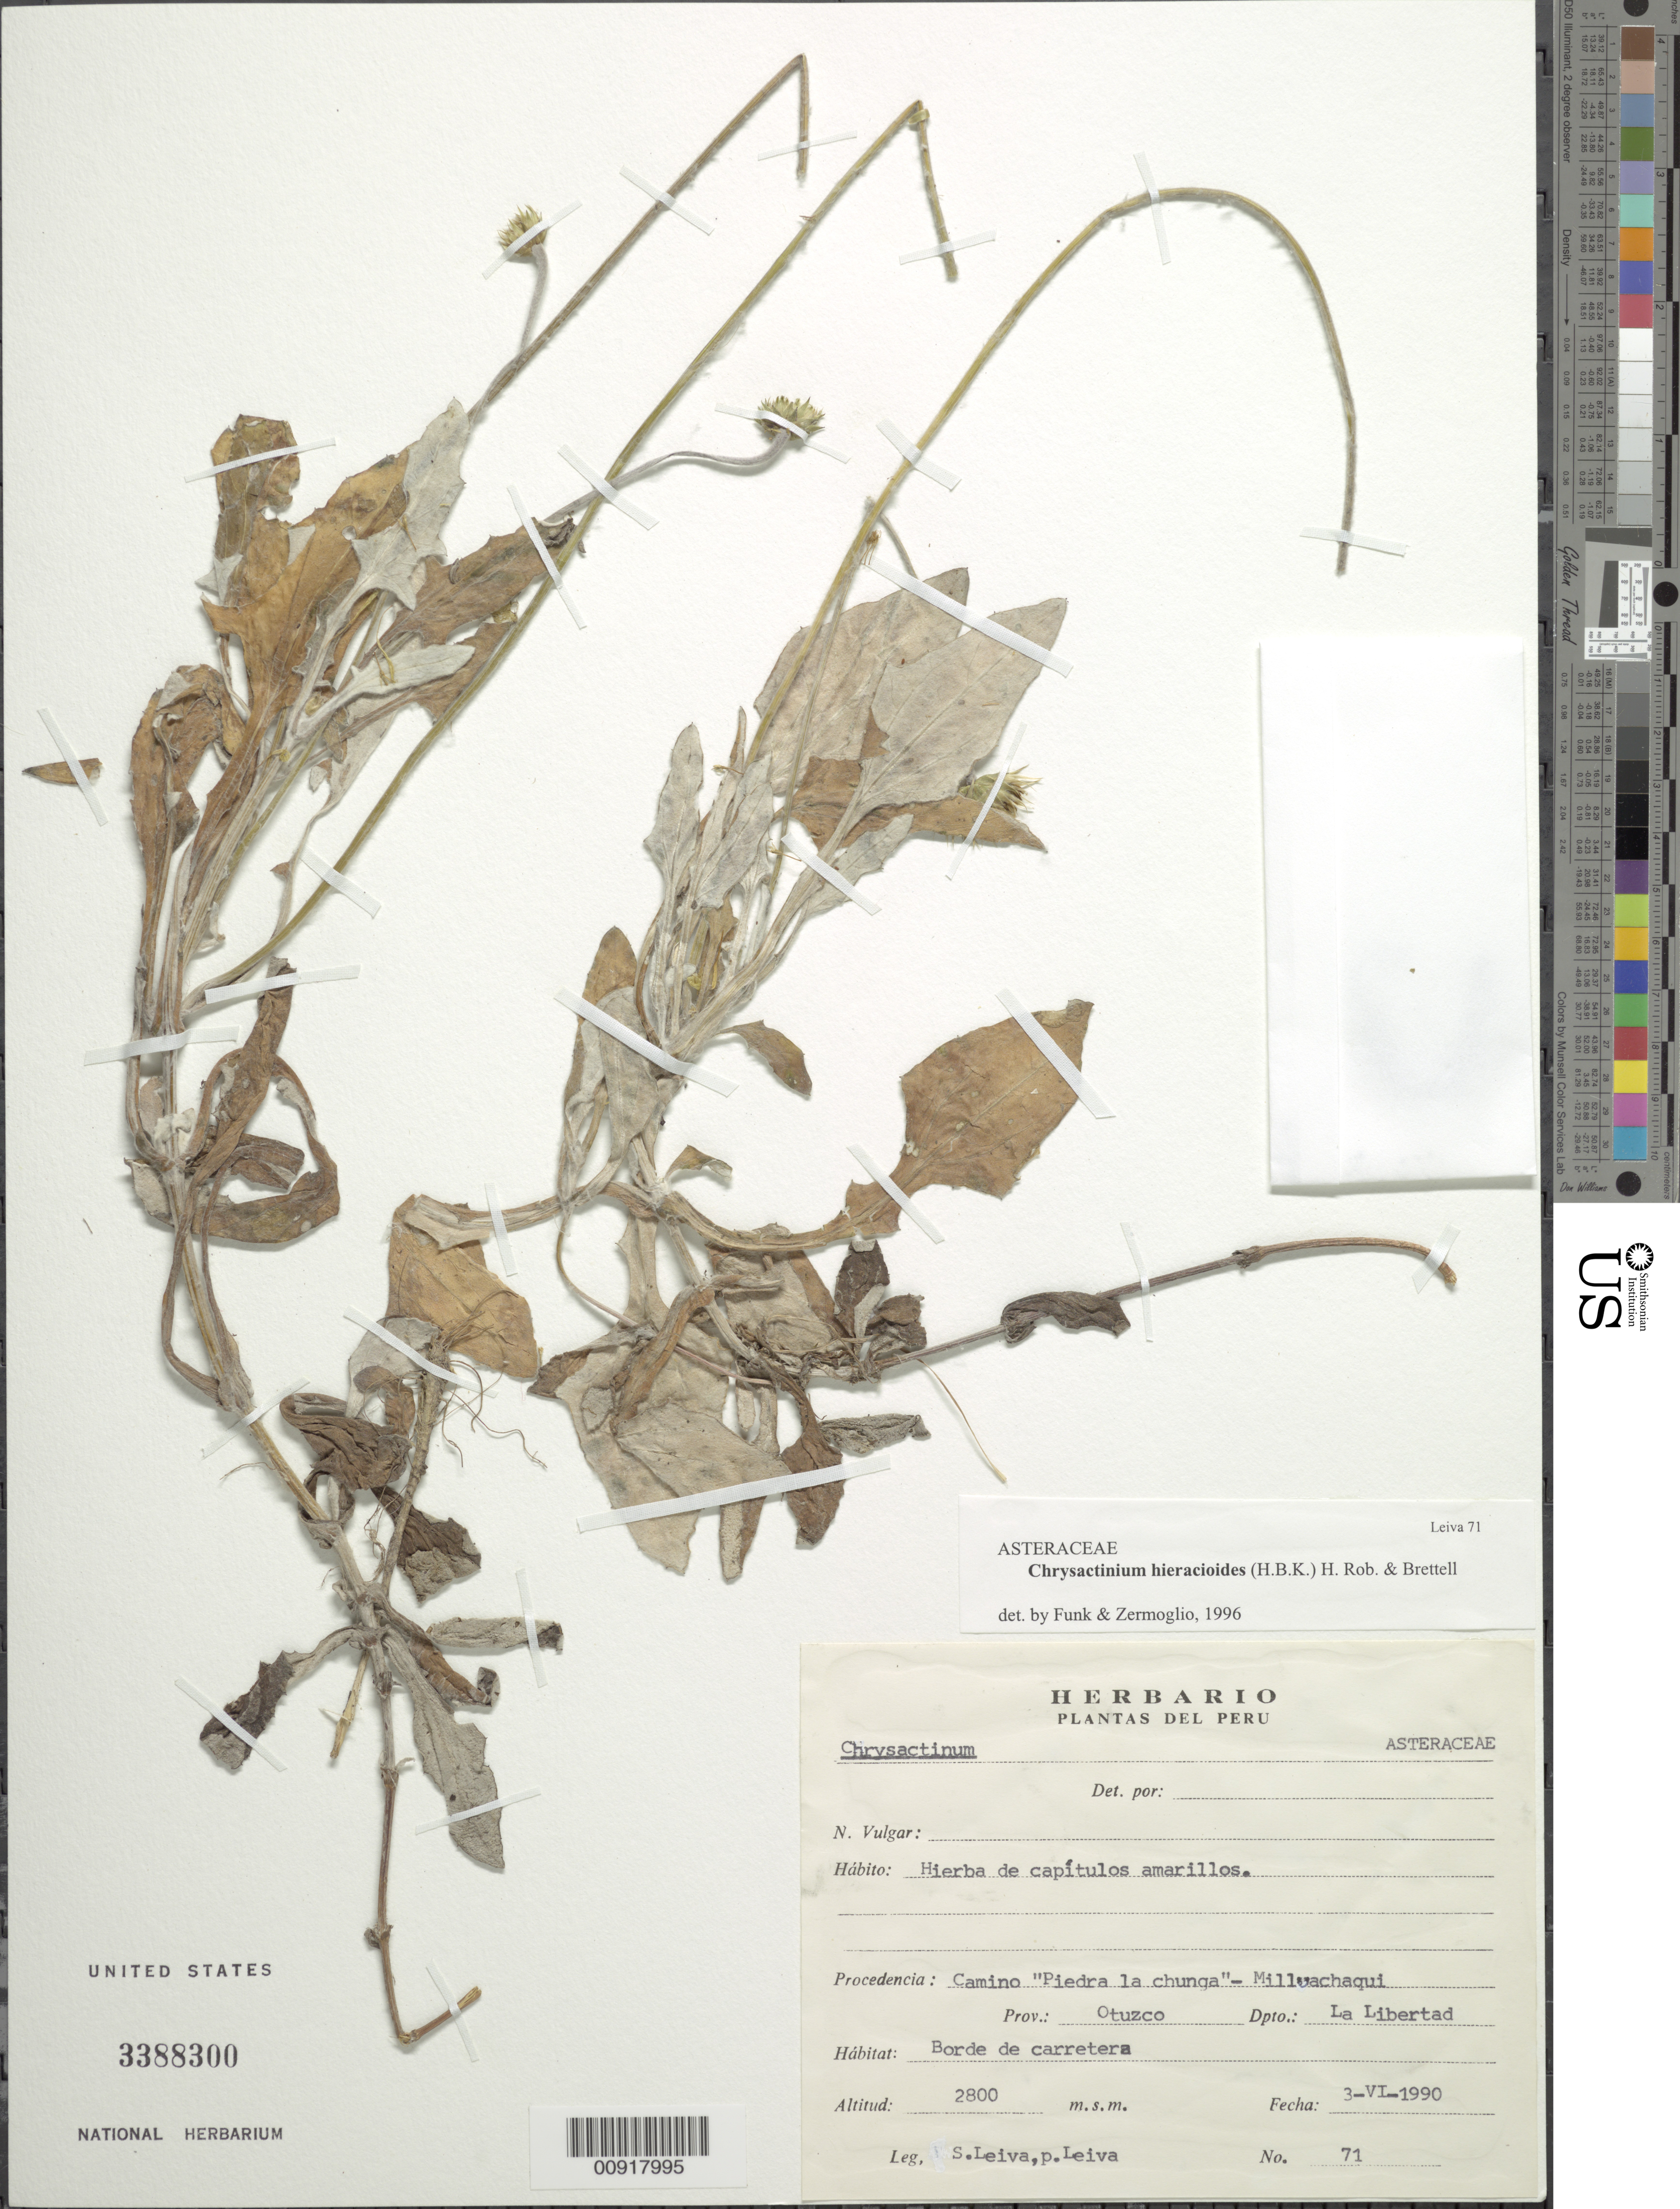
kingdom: Plantae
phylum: Tracheophyta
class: Magnoliopsida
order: Asterales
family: Asteraceae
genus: Chrysactinium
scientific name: Chrysactinium hieracioides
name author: (Kunth) H. Rob. & Brettell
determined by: Funk, V. A.; Zermoglio, M. F.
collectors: S. Leiva G. & P. Leiva G.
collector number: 71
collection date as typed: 3 June 1990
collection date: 1990-06-03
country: Peru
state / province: La Libertad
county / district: Otuzco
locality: Prov. Otuzco, Dpto. La Libertad, camino "Piedra la chunga" - Milluachaqui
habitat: Borde de carretera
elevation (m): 2800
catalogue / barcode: US 3388300